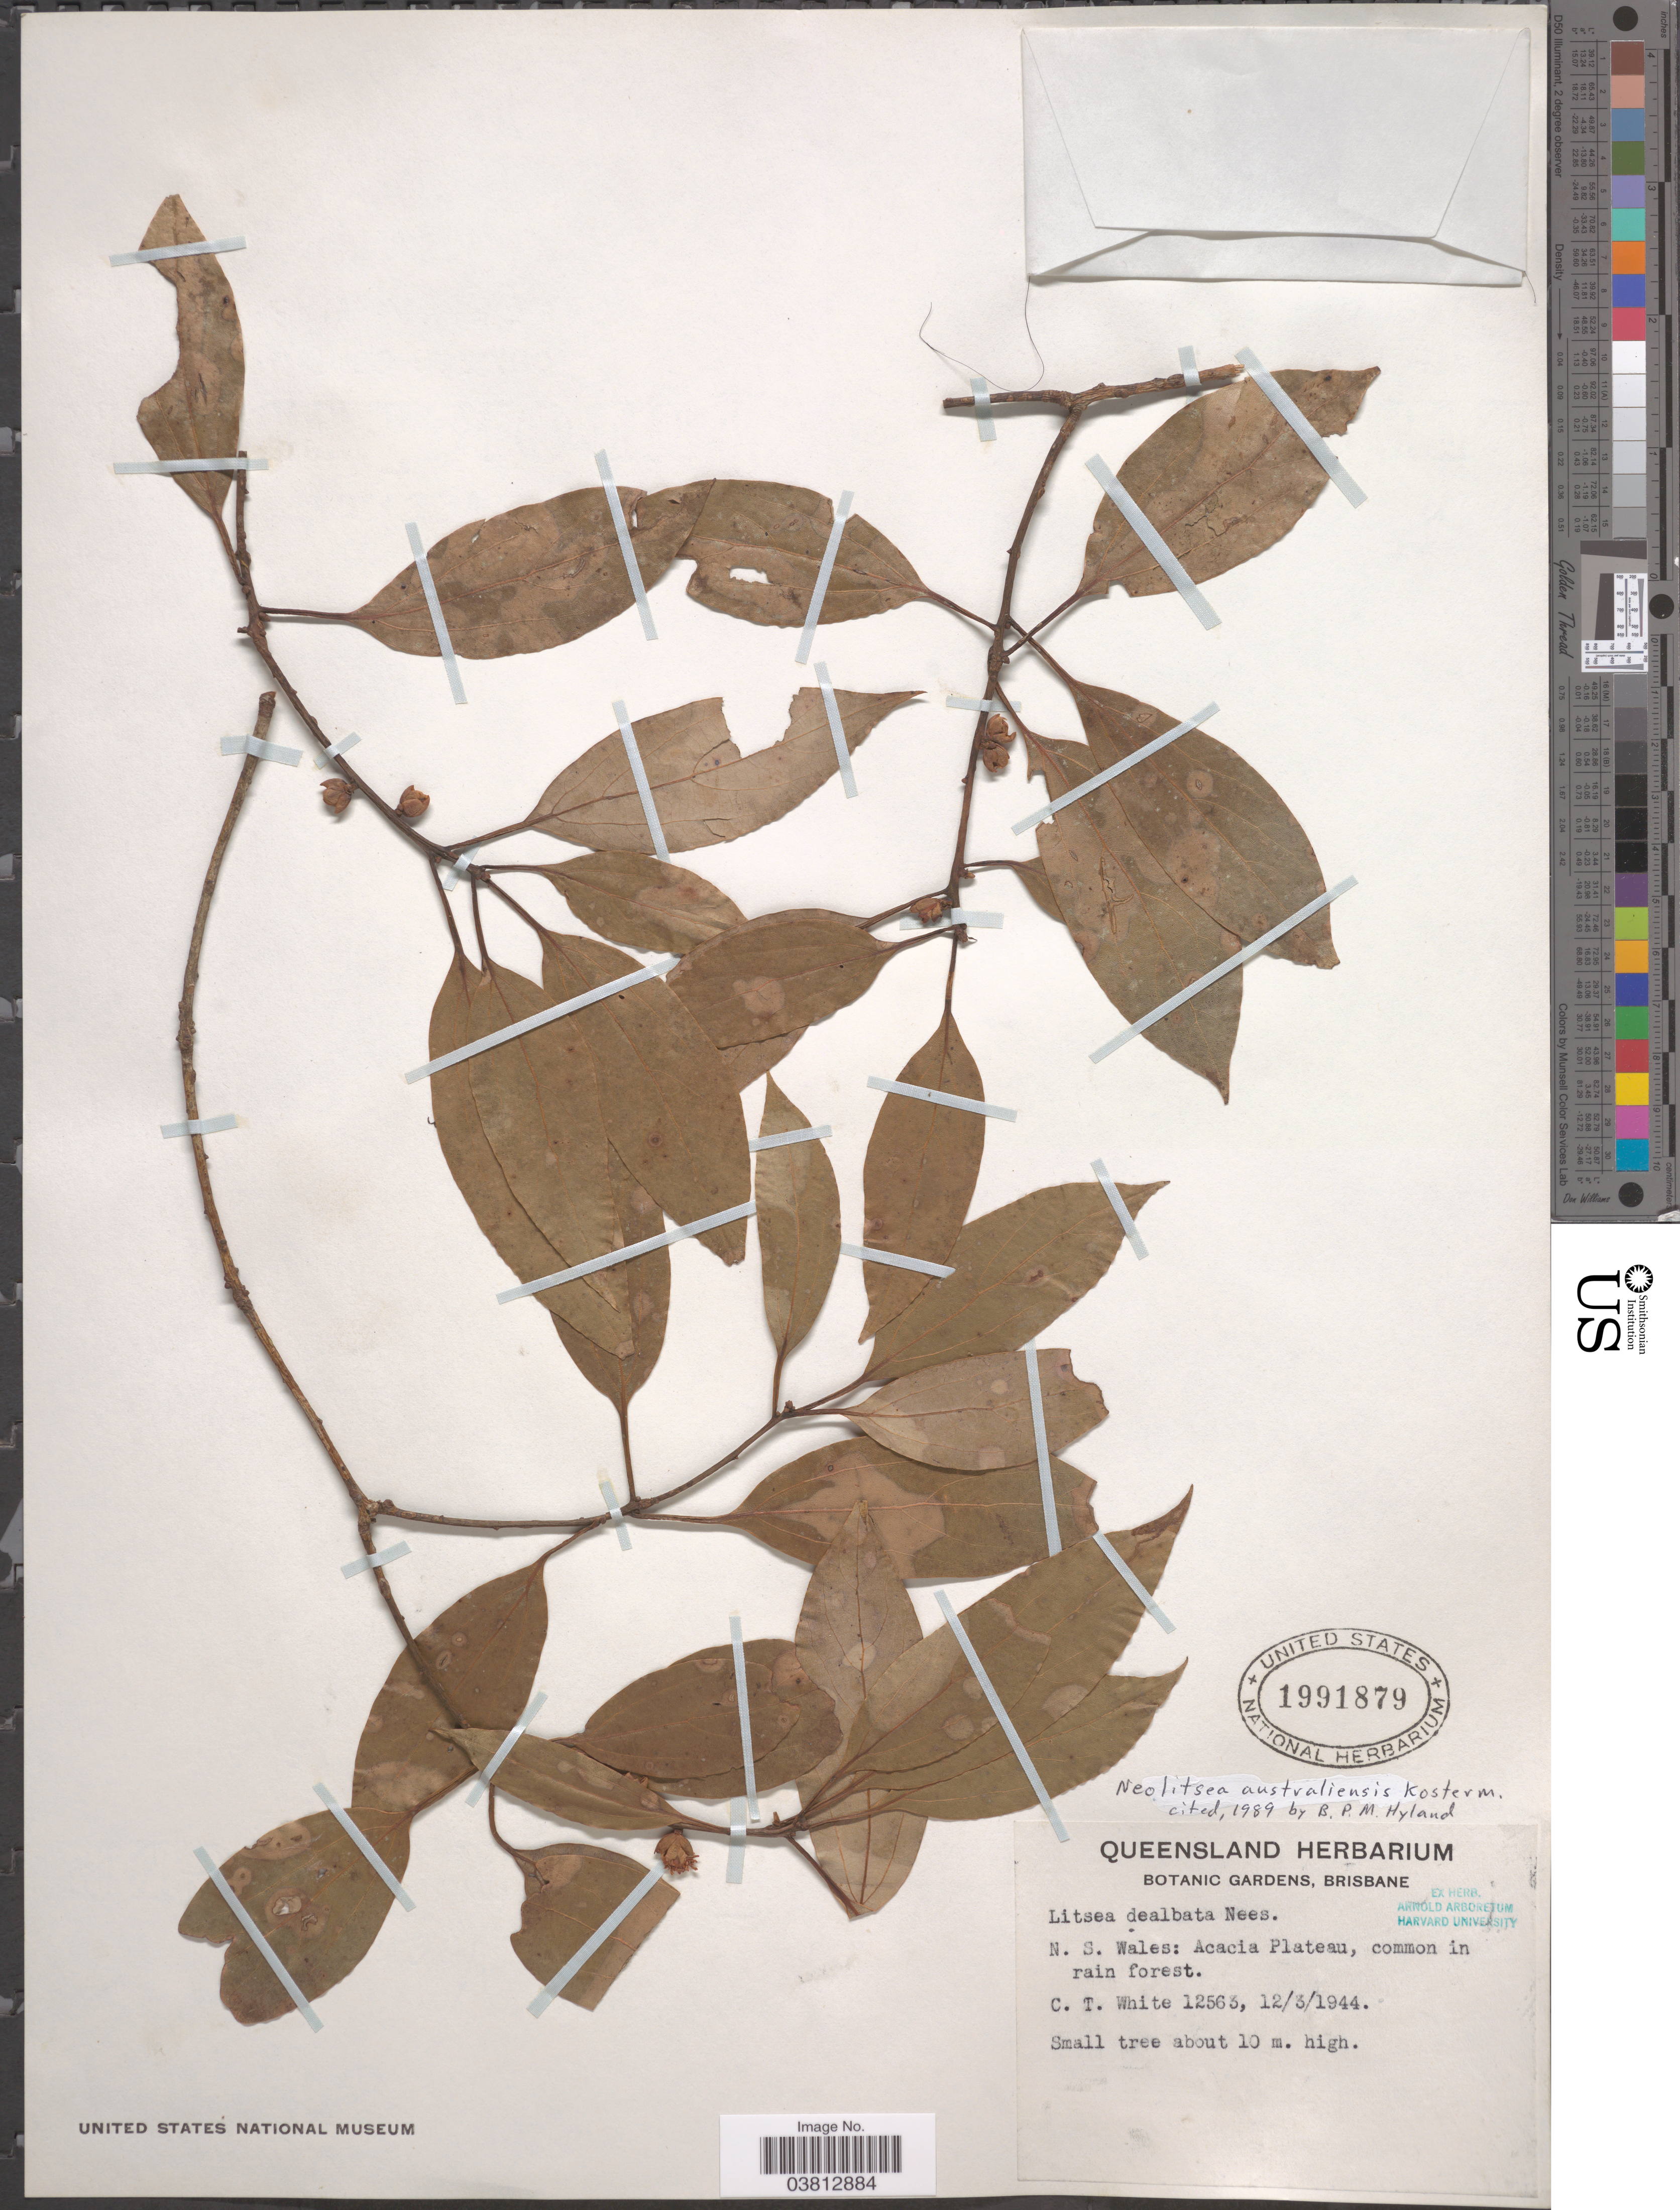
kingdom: Plantae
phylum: Tracheophyta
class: Magnoliopsida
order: Laurales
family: Lauraceae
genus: Neolitsea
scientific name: Neolitsea australiensis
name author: Kosterm.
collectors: C. T. White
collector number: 12563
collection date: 1944-03-12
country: Australia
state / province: New South Wales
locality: Acacia Plateau.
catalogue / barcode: US 1991879